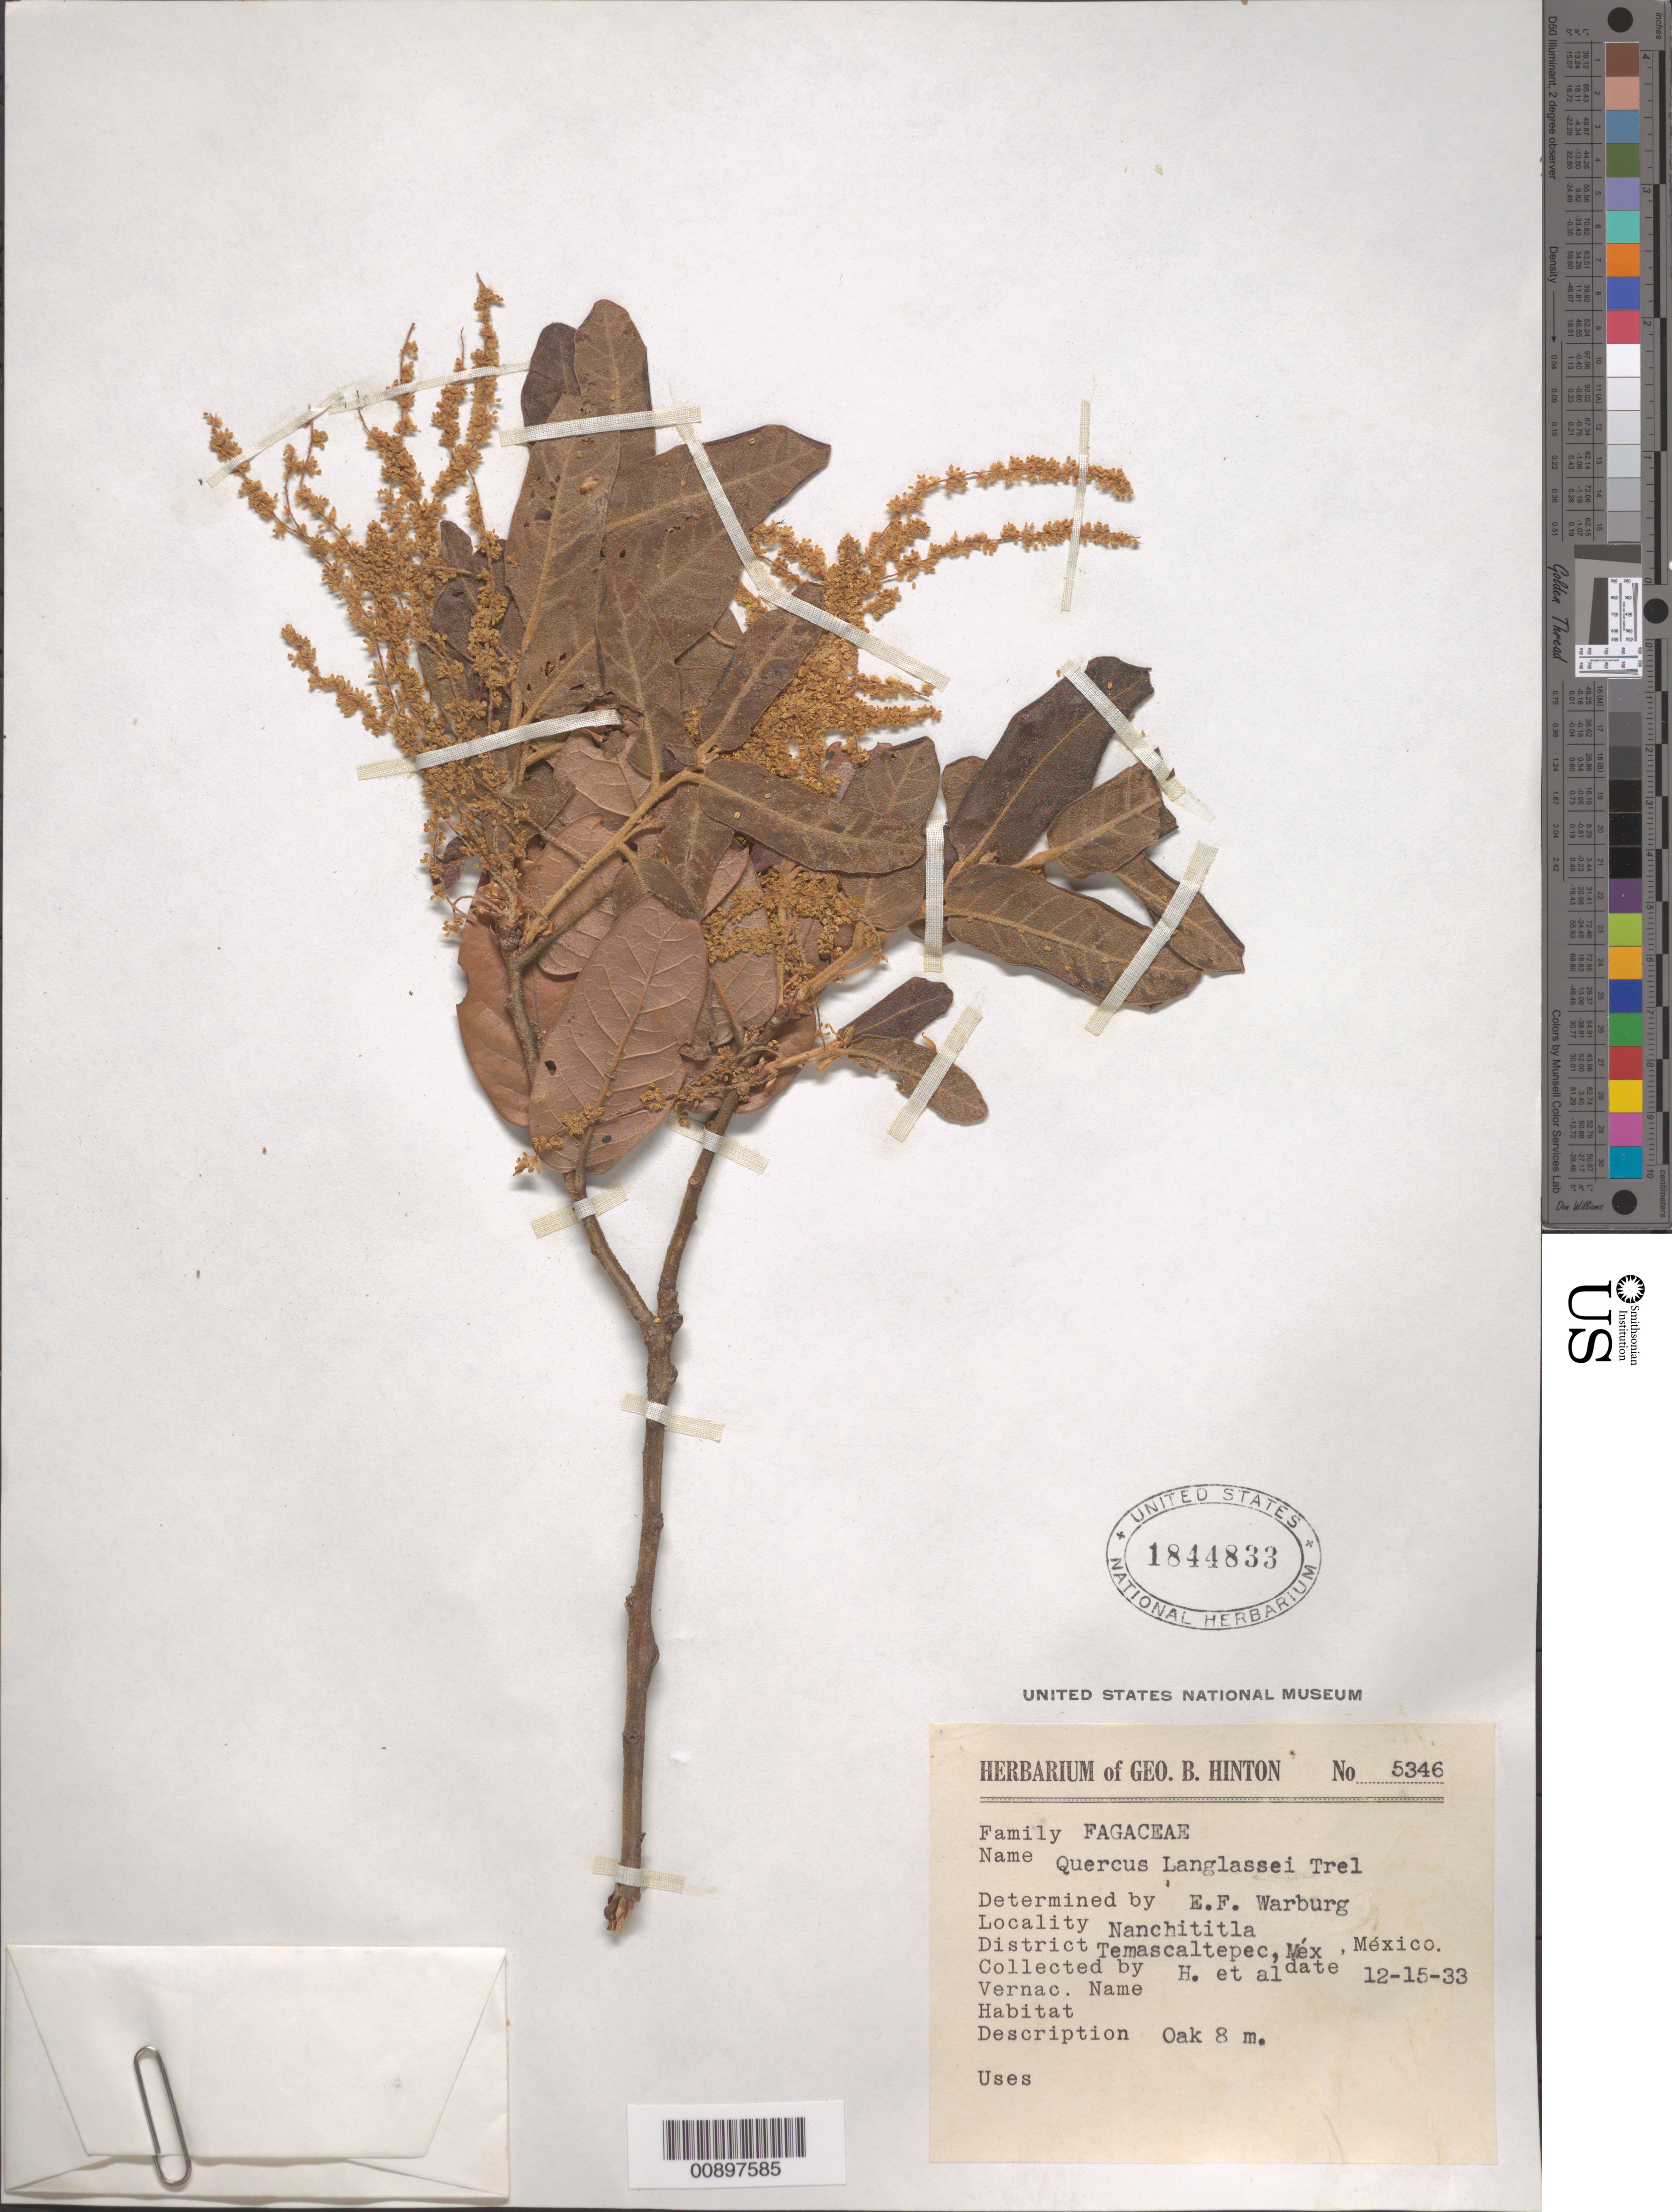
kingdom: Plantae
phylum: Tracheophyta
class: Magnoliopsida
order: Fagales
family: Fagaceae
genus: Quercus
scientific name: Quercus langlassei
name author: Trel.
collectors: G. B. Hinton & et al.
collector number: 5346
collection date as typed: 15 Dec 1933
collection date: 1933-12-15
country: Mexico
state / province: México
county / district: Temascaltepec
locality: Nanchititla, District Temascaltepec, State of Mexico.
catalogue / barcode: US 1844833